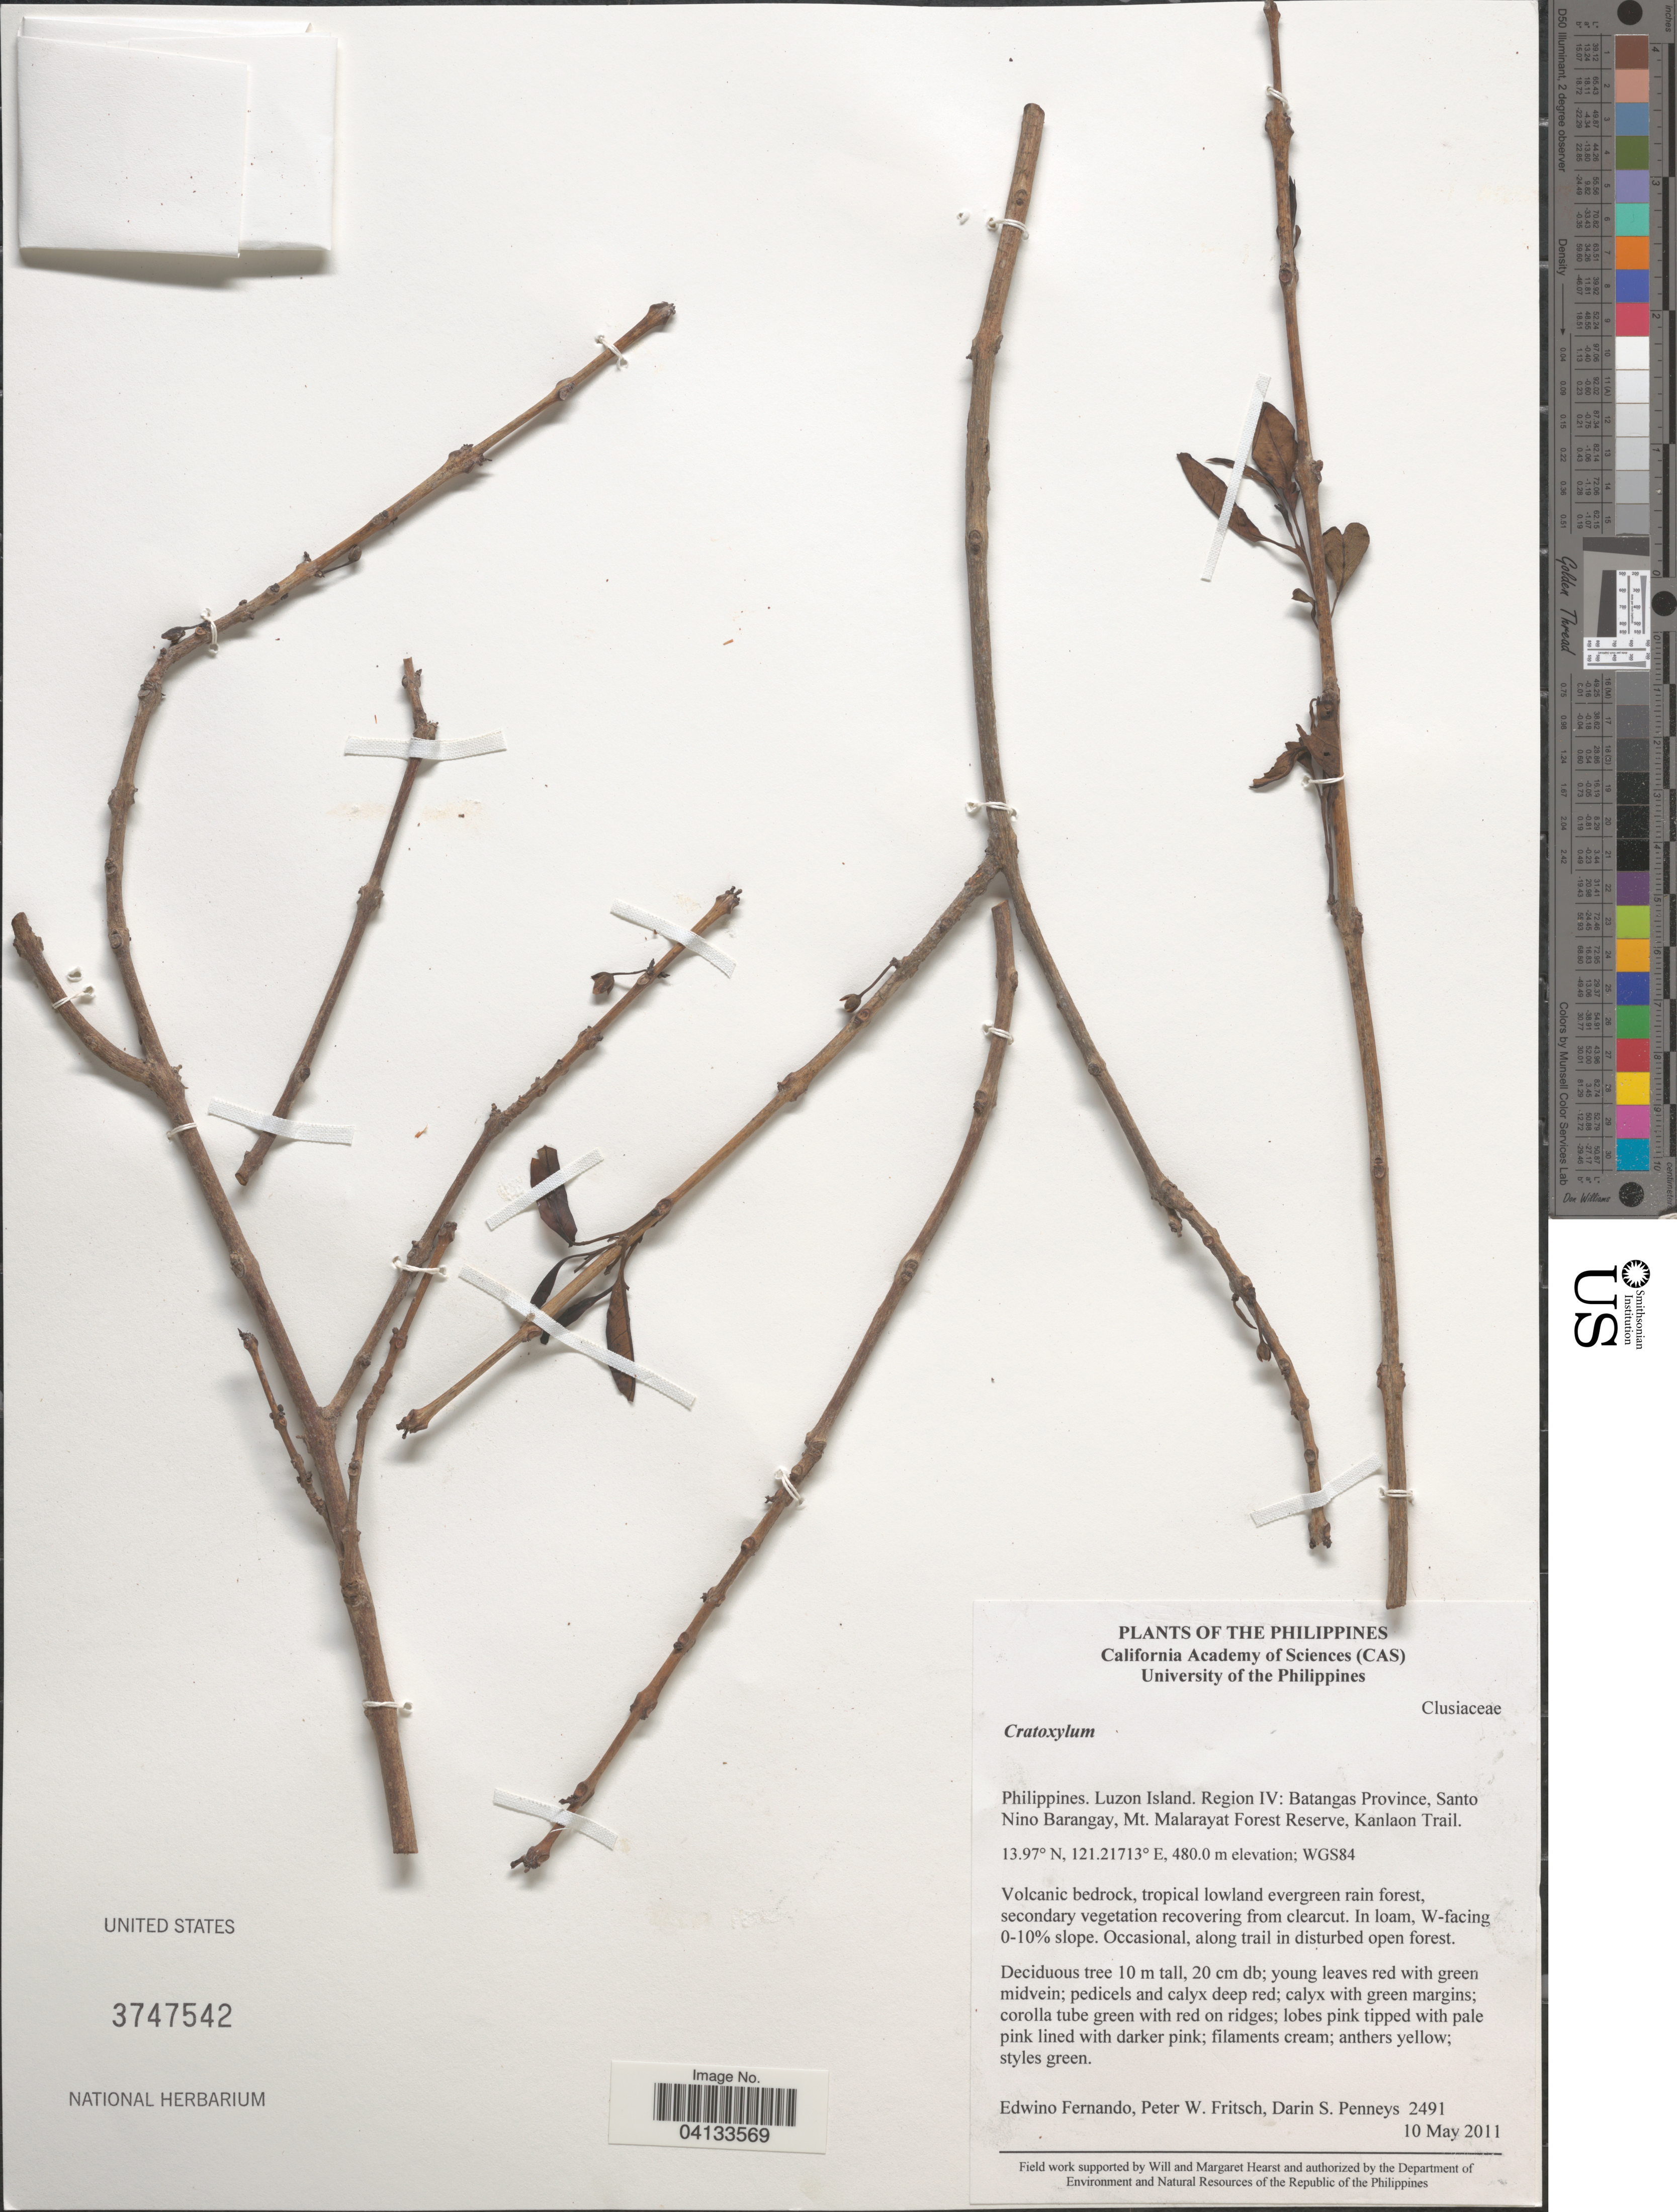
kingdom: Plantae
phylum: Tracheophyta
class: Magnoliopsida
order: Malpighiales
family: Hypericaceae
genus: Cratoxylum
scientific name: Cratoxylum sp.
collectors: E. S. Fernando, P. W. Fritsch & D. S. Penneys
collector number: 2491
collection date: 2011-05-10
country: Philippines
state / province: Calabarzon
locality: Luzon Island. Region IV: Batangas Province, Santo Nino Barangay, Mt. Malarayat Forest Reserve, Kanlaon Trail. WGS84.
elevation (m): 480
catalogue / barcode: US 3747542